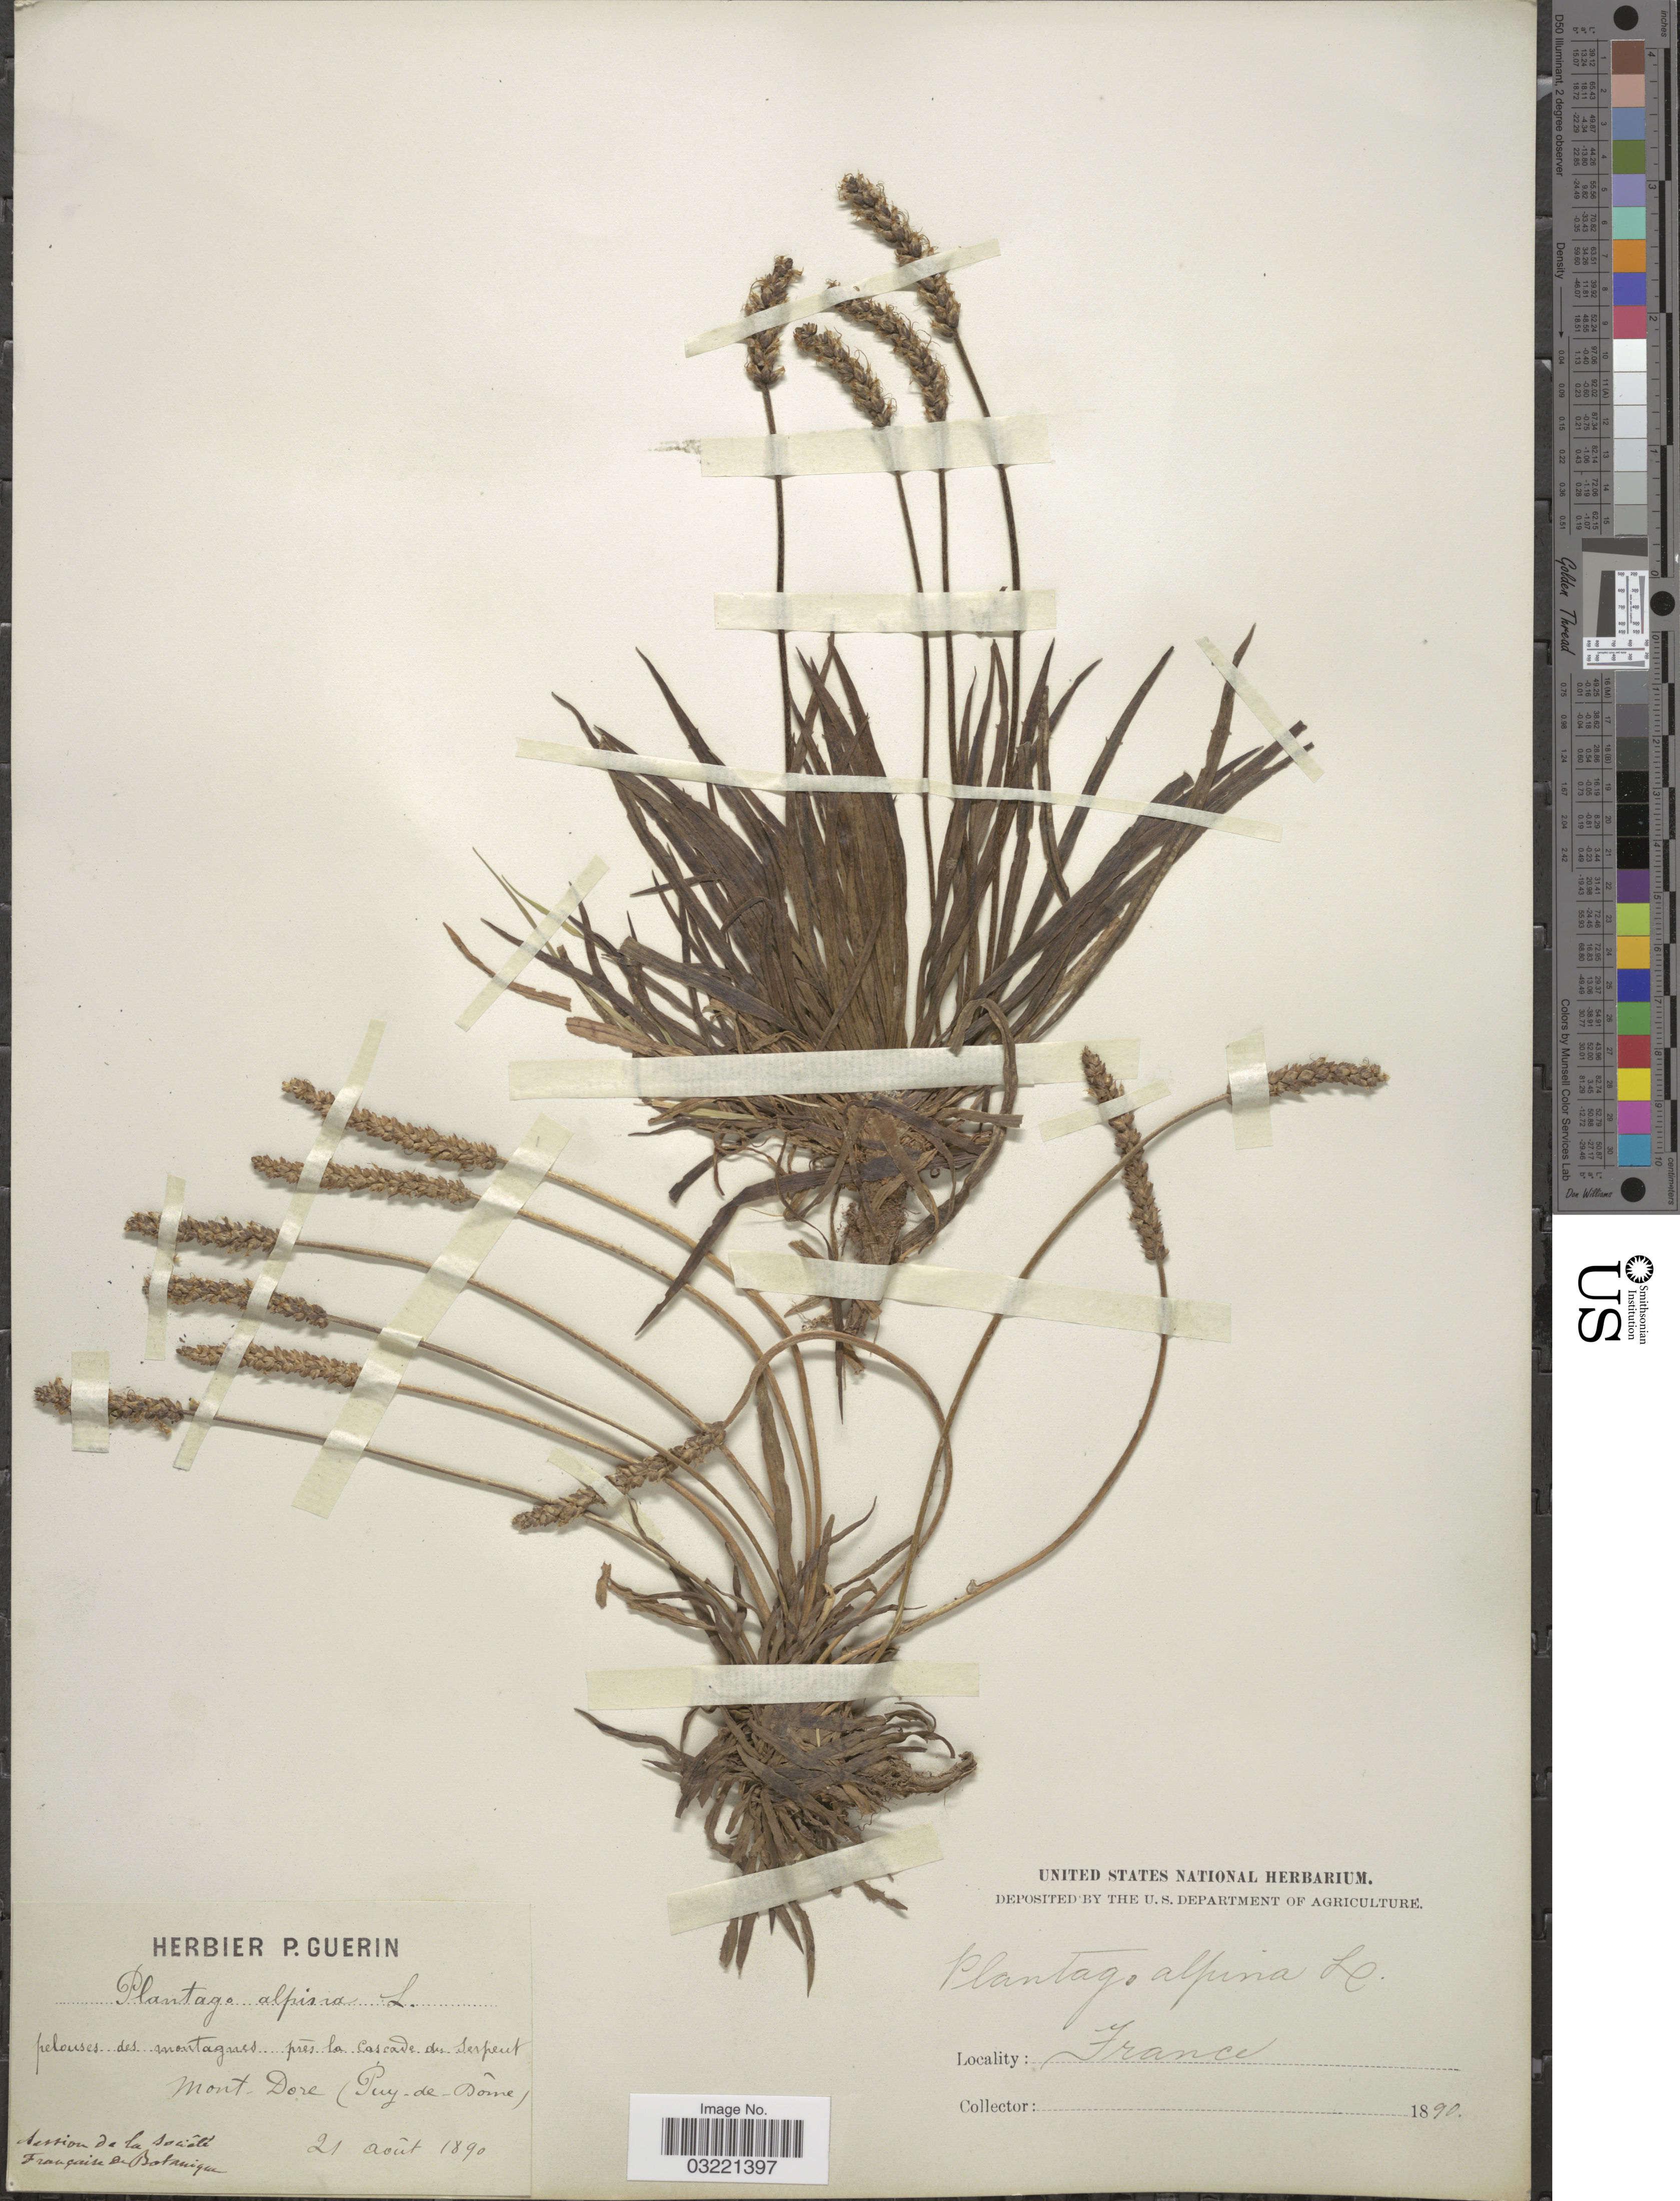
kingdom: Plantae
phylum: Tracheophyta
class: Magnoliopsida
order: Lamiales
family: Plantaginaceae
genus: Plantago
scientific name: Plantago alpina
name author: L.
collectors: ex herb. P. Guerin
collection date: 1890-08-21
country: France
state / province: Auvergne-Rhône-Alpes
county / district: Puy-de-Dôme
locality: Pelouses des montagnes près la cascade du serpent Mont-Dore (Puy-de-Dôme).